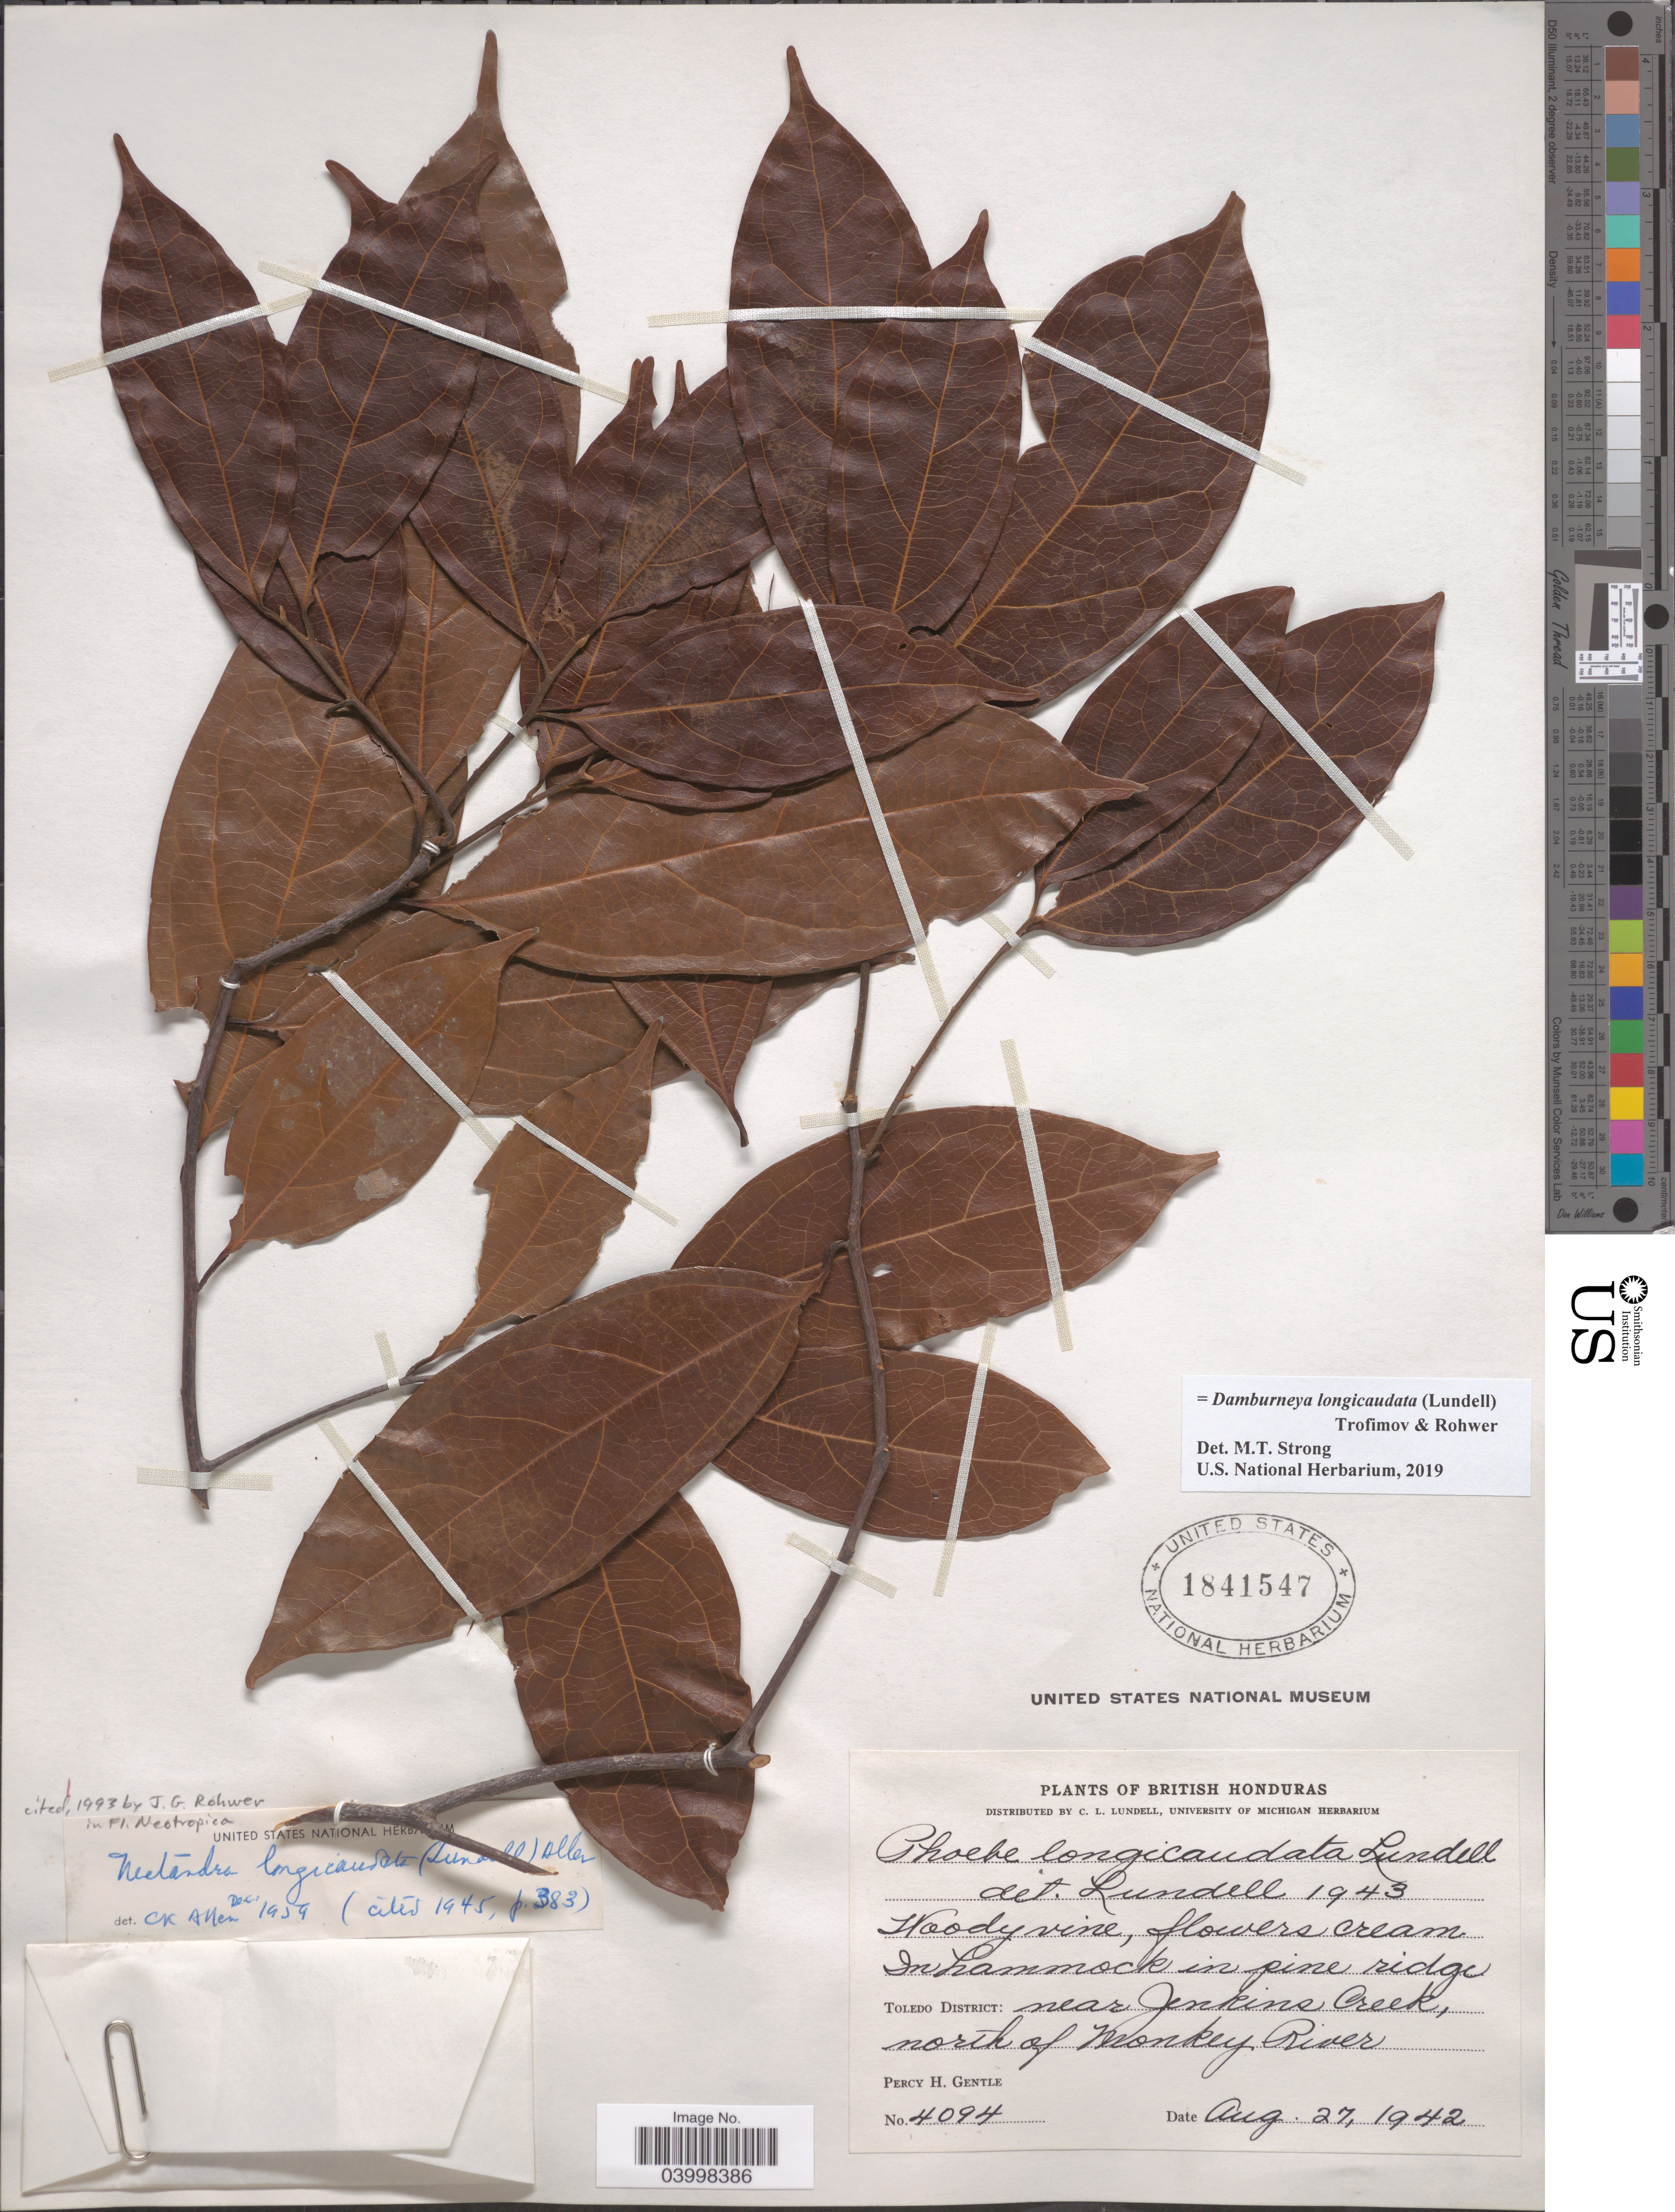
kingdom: Plantae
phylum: Tracheophyta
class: Magnoliopsida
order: Laurales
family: Lauraceae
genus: Damburneya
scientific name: Damburneya longicaudata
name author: (Lundell) Trofimov & Rohwer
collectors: P. H. Gentle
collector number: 4094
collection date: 1942-08-27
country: Belize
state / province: Toledo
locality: British Honduras. Toledo District: near Jenkins Creek, north of Monkey River.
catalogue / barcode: US 1841547